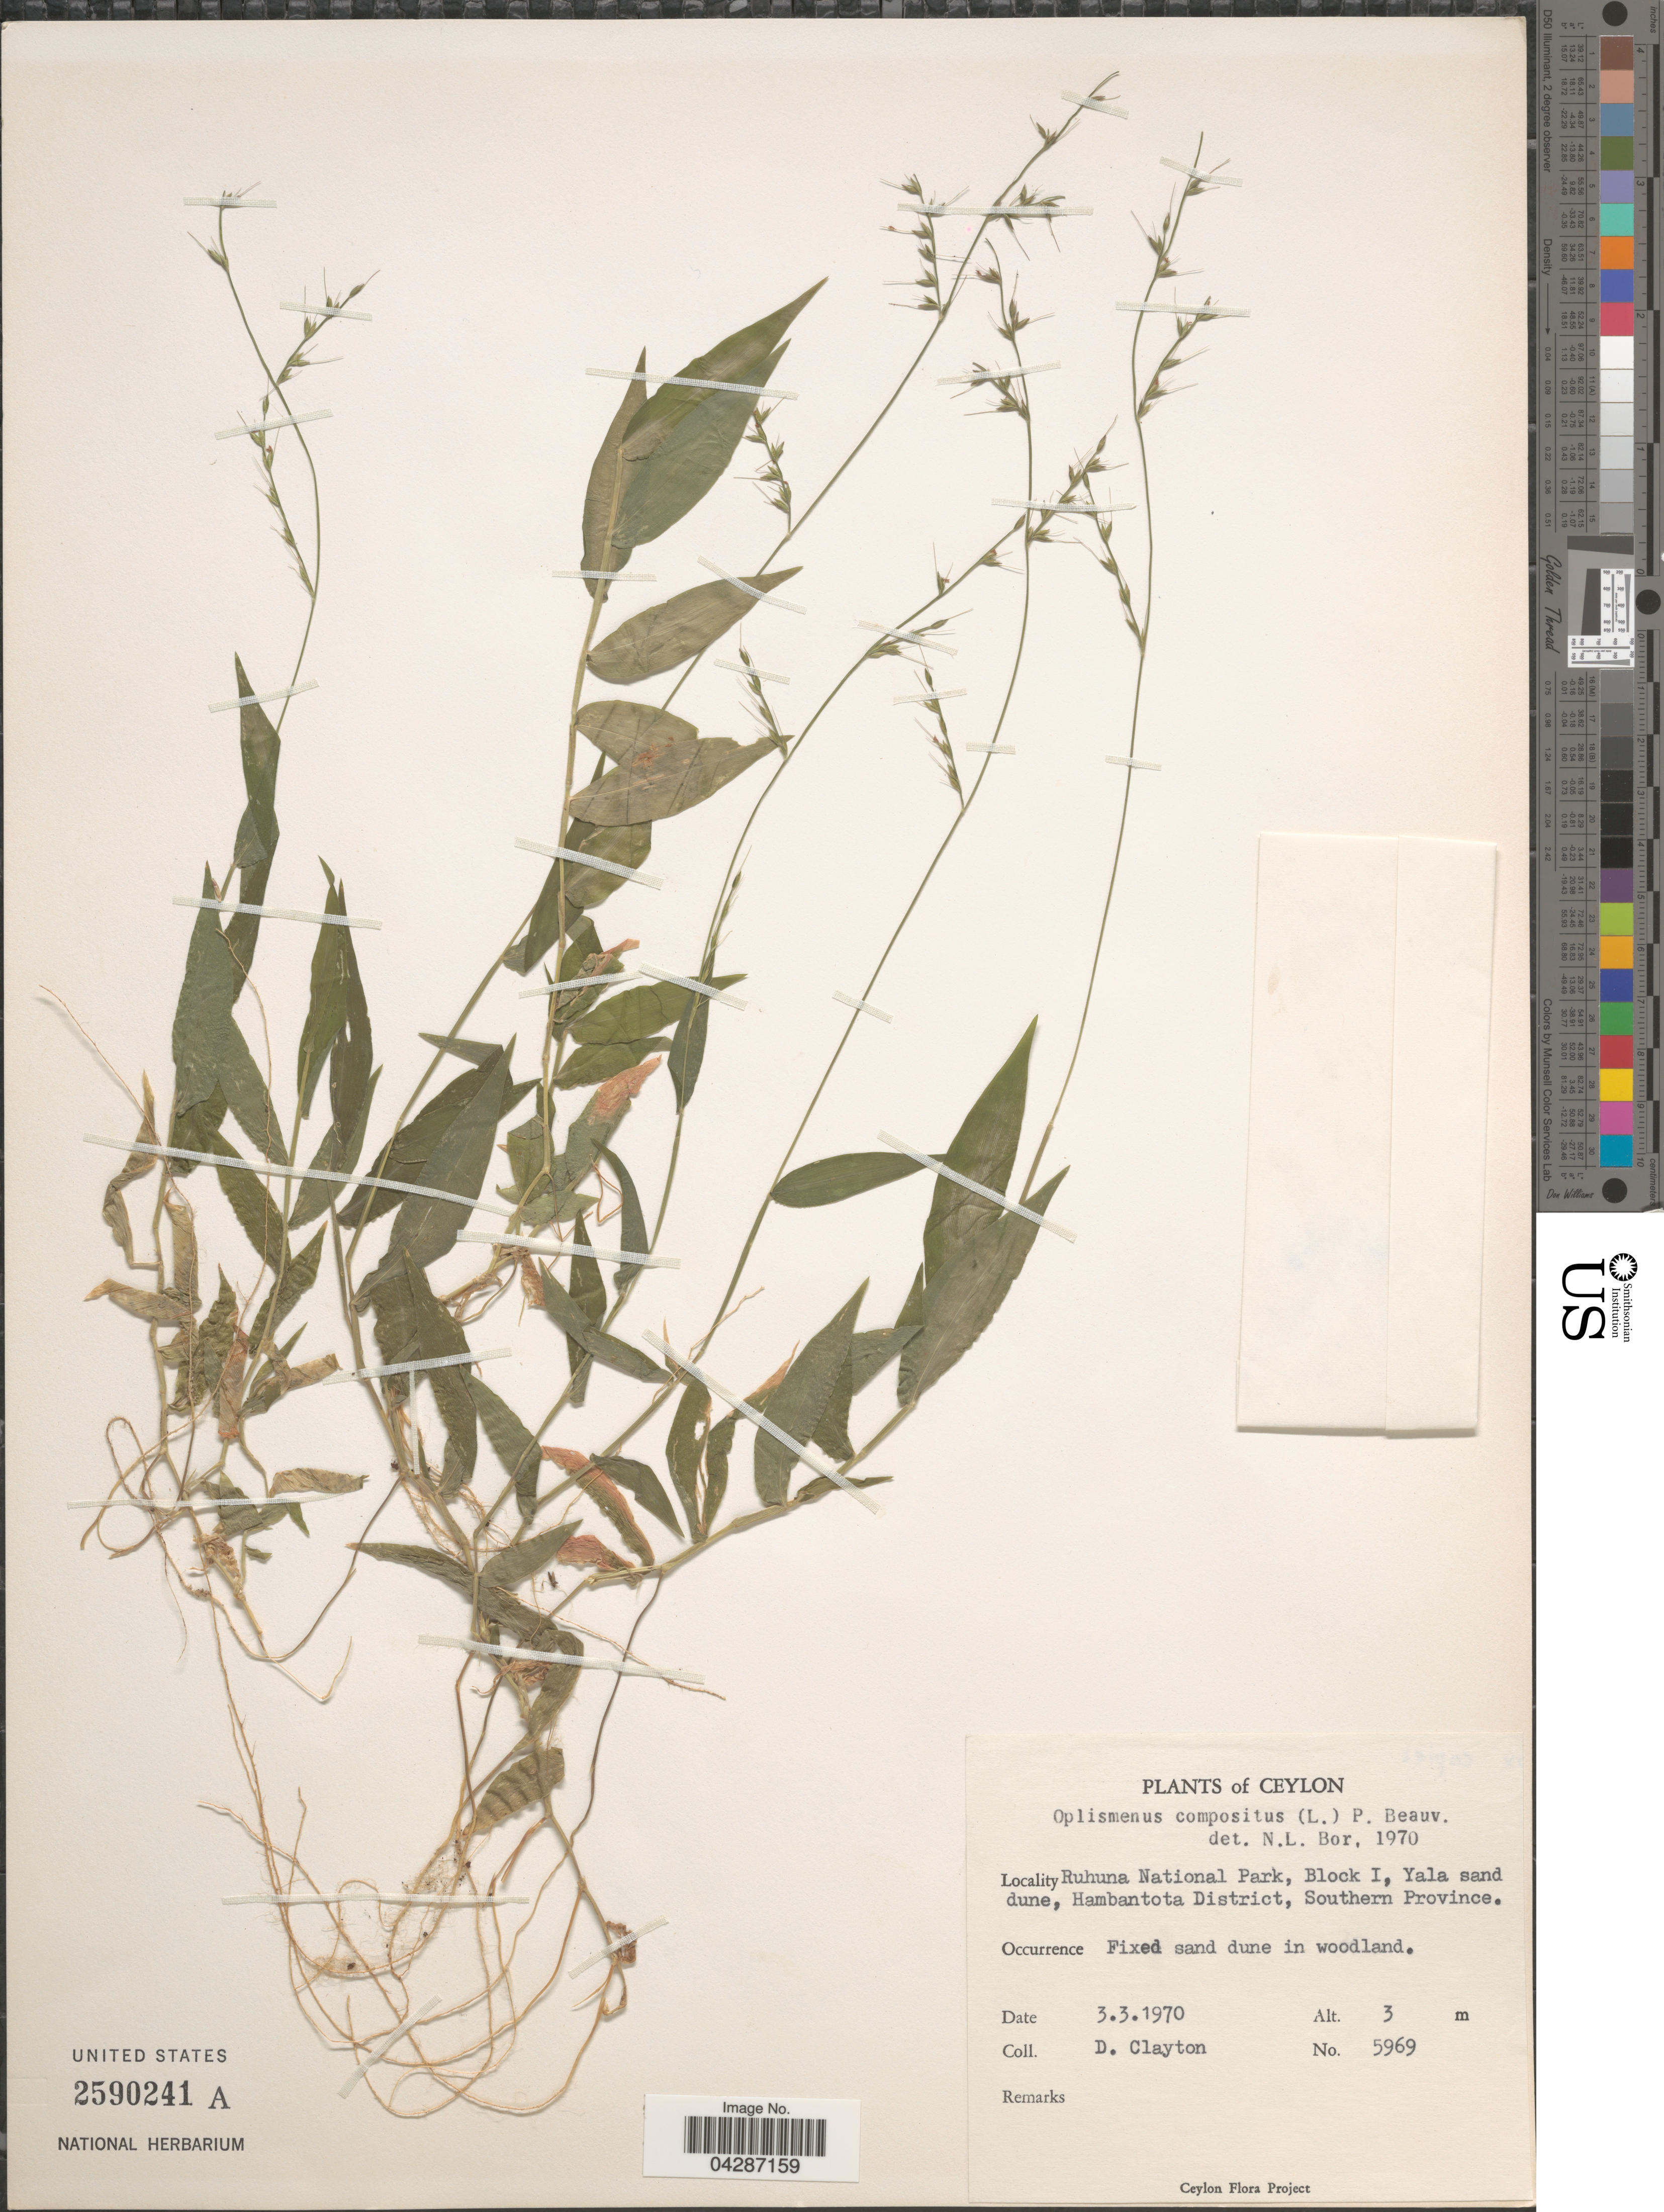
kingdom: Plantae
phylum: Tracheophyta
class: Liliopsida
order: Poales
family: Poaceae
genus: Oplismenus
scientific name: Oplismenus compositus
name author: (L.) P. Beauv.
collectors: D. Clayton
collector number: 5969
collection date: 1970-03-03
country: Sri Lanka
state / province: Southern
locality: Ceylon. Ruhuna National Park, Block I, Yala sand dune, Hambantota District. Fixed sand dune in woodland.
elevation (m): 3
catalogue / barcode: US 2590241A